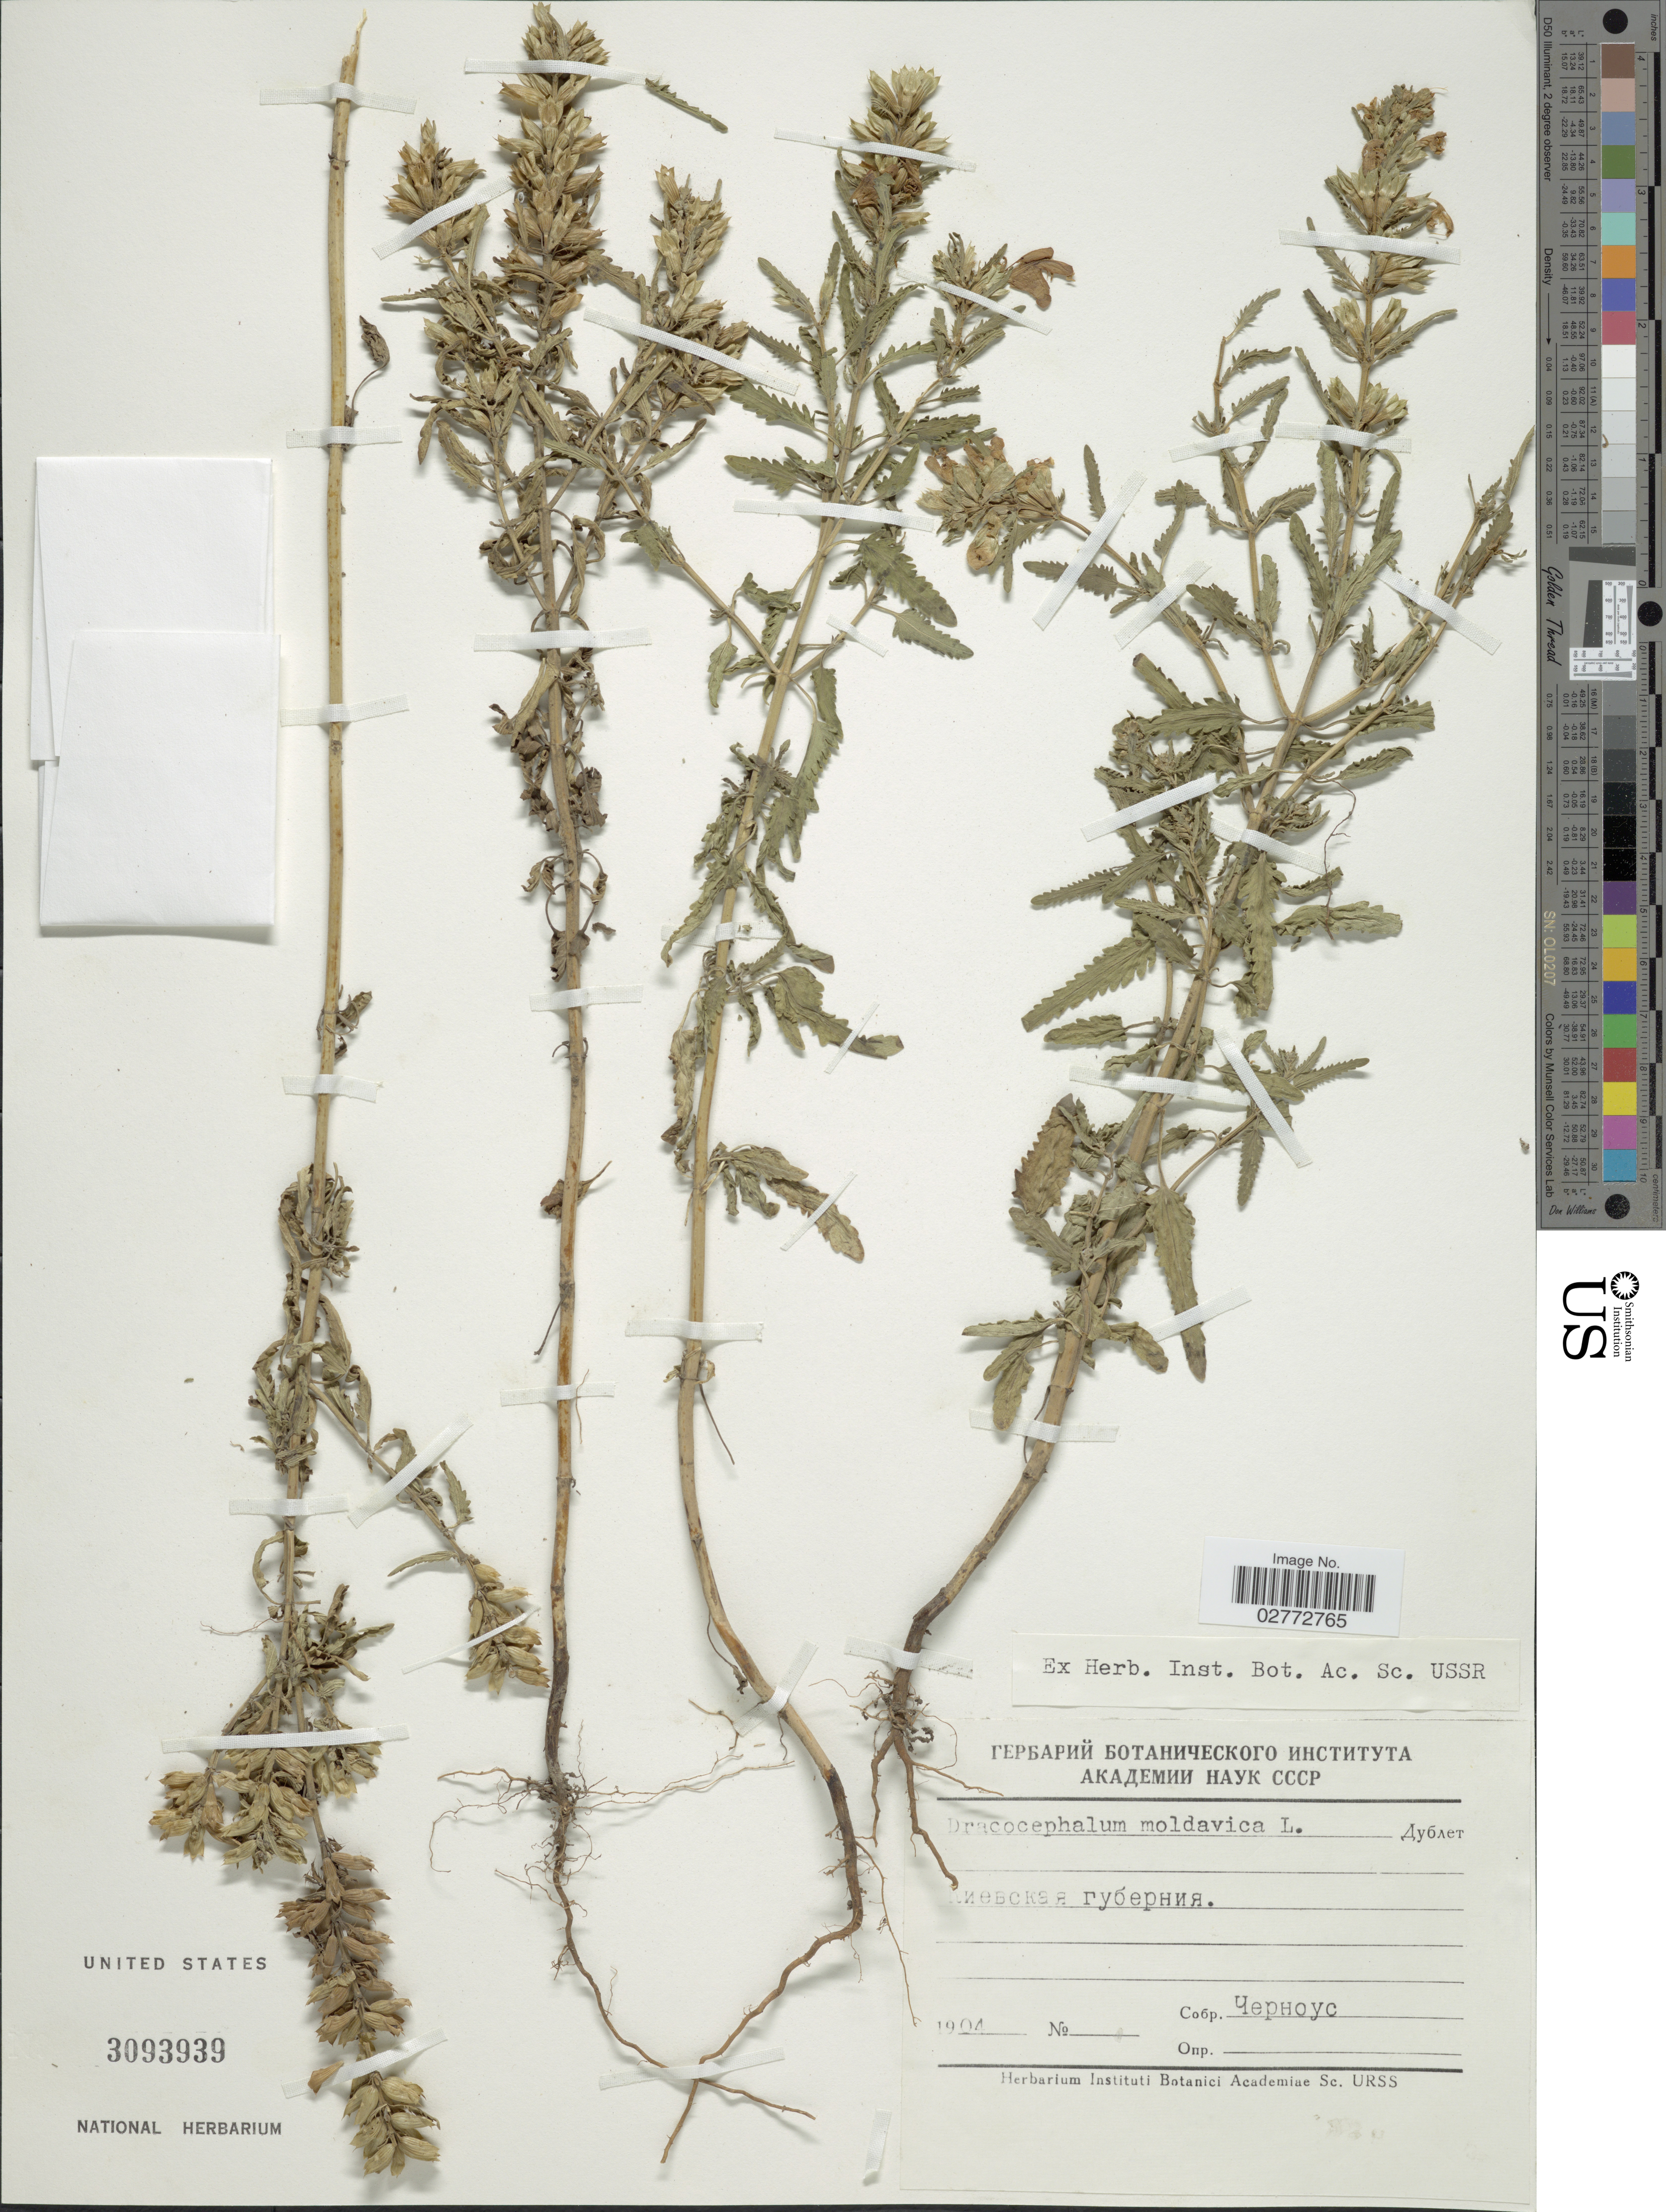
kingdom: Plantae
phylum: Tracheophyta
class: Magnoliopsida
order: Lamiales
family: Lamiaceae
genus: Dracocephalum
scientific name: Dracocephalum moldavica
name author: L.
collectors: Chernous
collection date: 1904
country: Ukraine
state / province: Kiev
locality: X.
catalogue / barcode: US 3093939